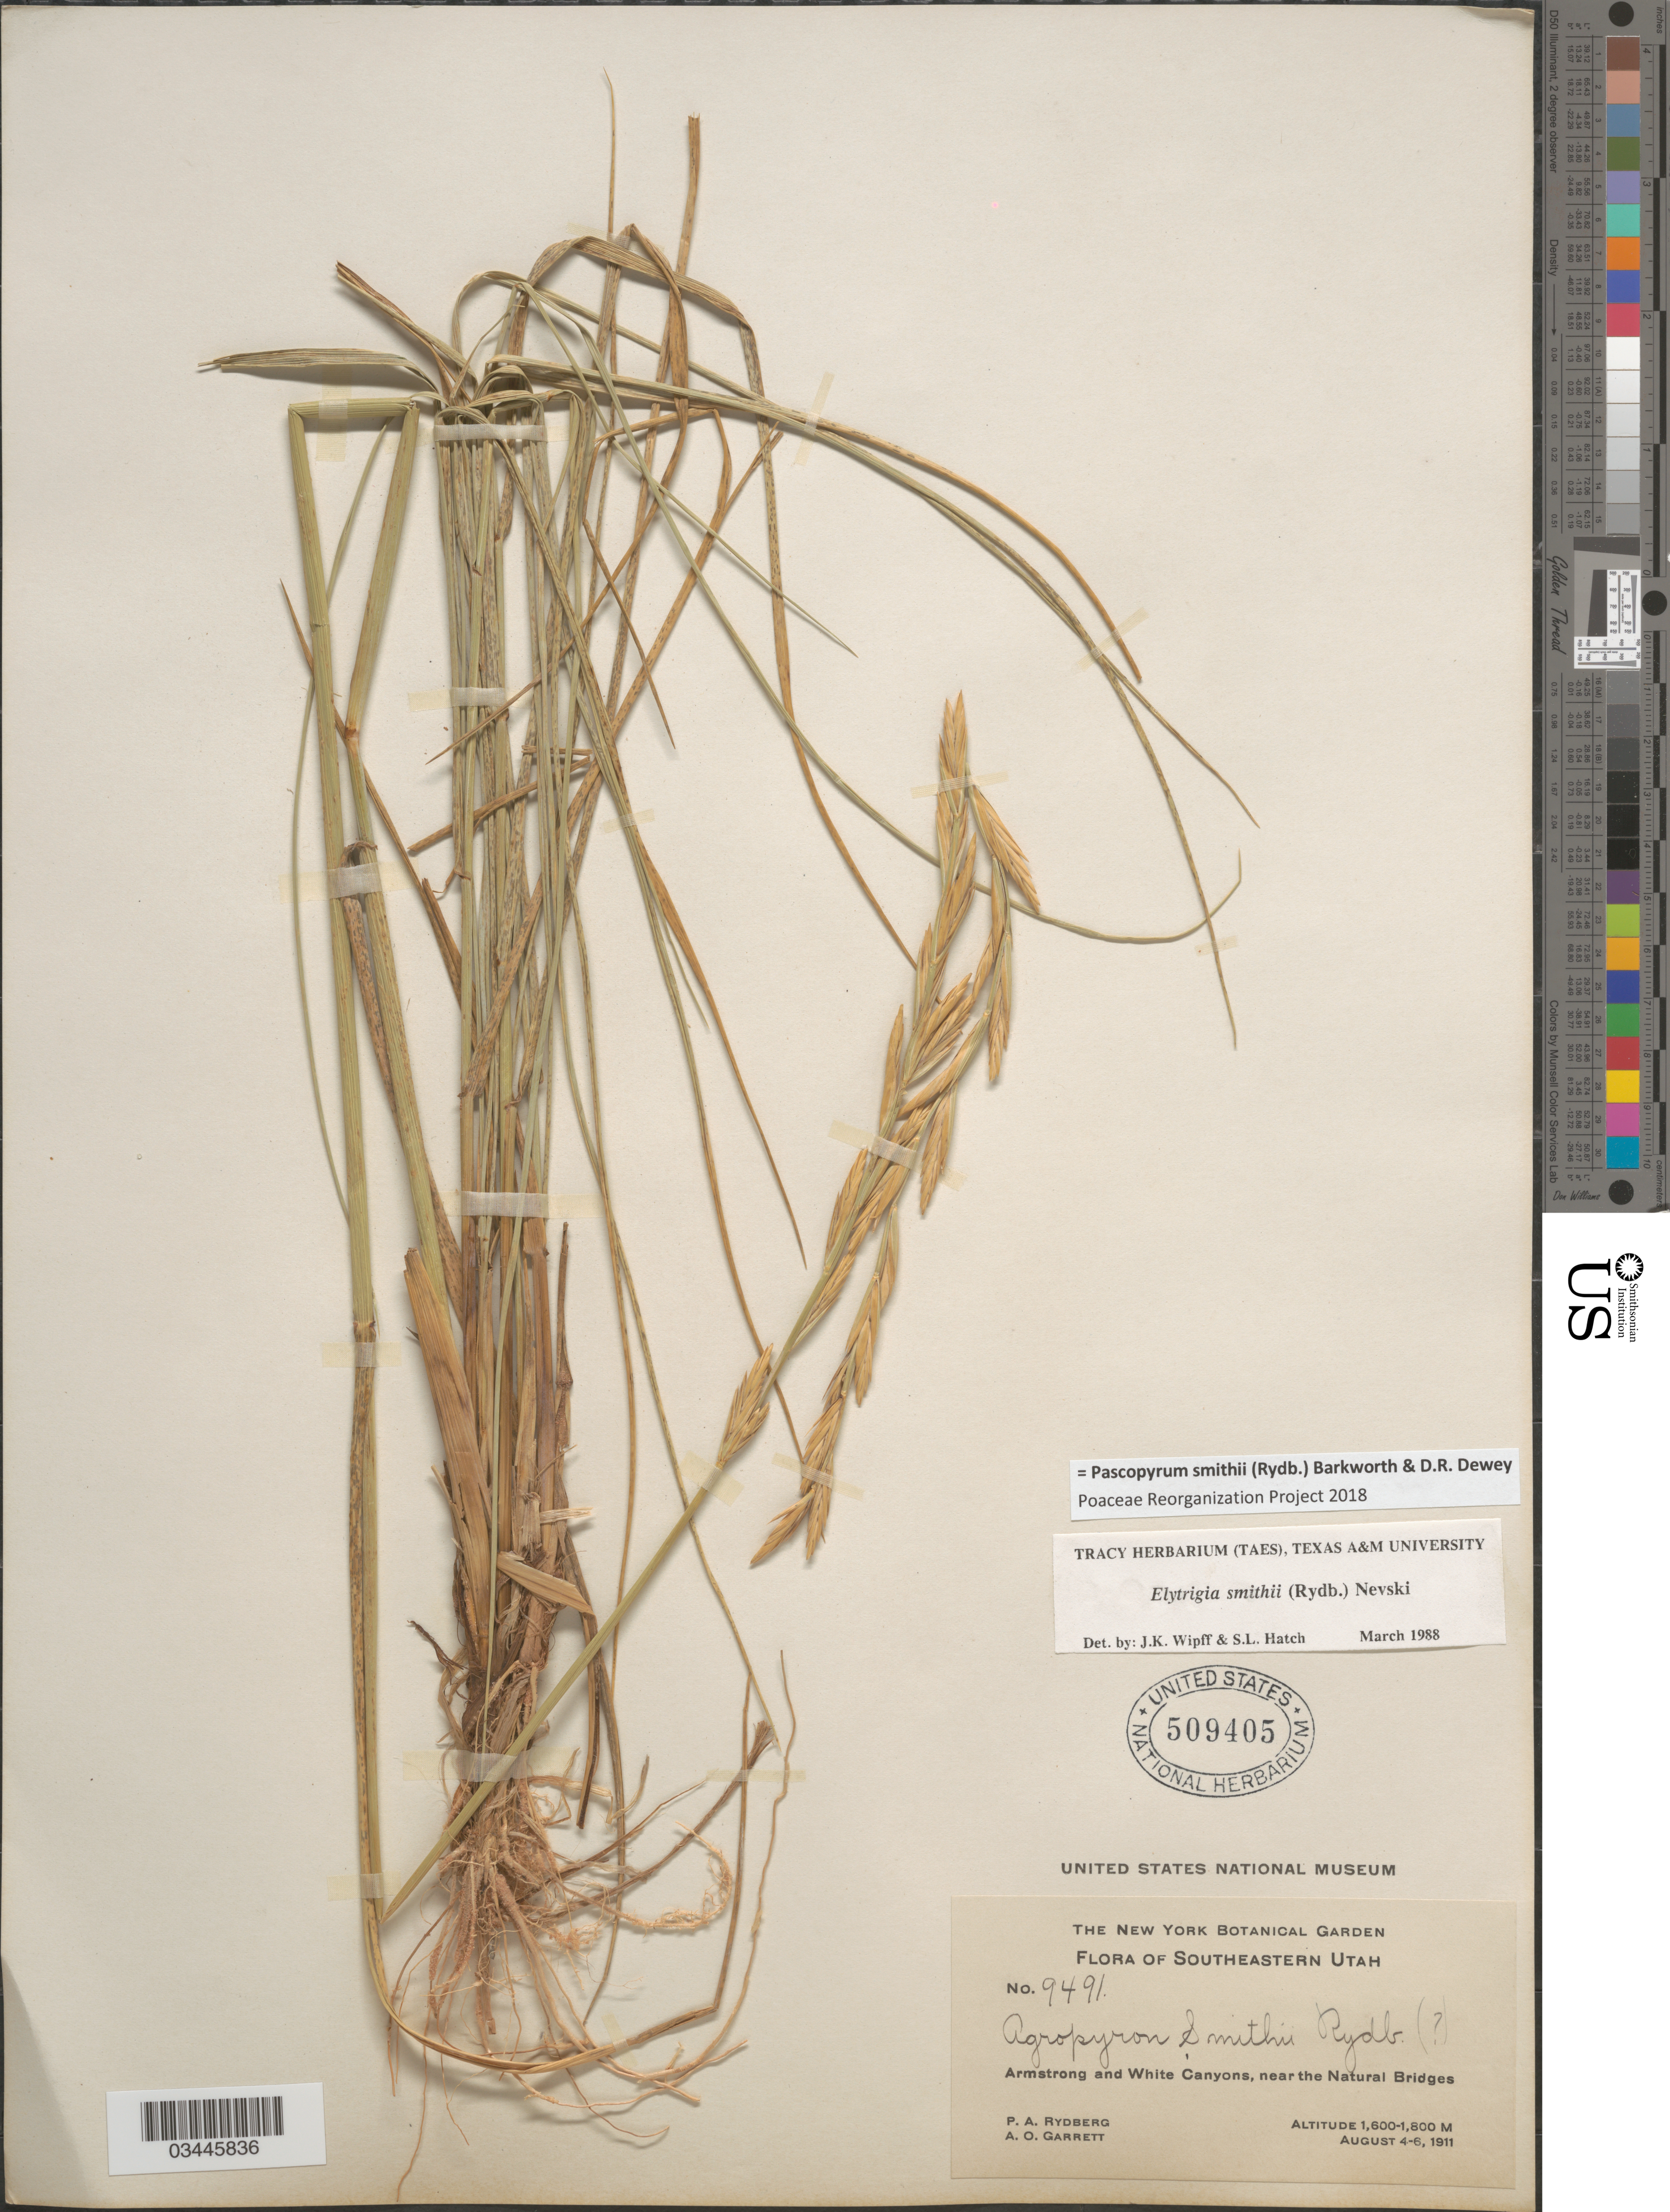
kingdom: Plantae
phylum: Tracheophyta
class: Liliopsida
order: Poales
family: Poaceae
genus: Pascopyrum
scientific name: Pascopyrum smithii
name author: (Rydb.) Barkworth & Dewey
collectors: P. A. Rydberg & A. O. Garrett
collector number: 9491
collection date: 1911-08-05/1911-08-06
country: United States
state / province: Utah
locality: Southeastern Utah. Armstrong and White Canyons, near the Natural Bridges.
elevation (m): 1600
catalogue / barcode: US 509405